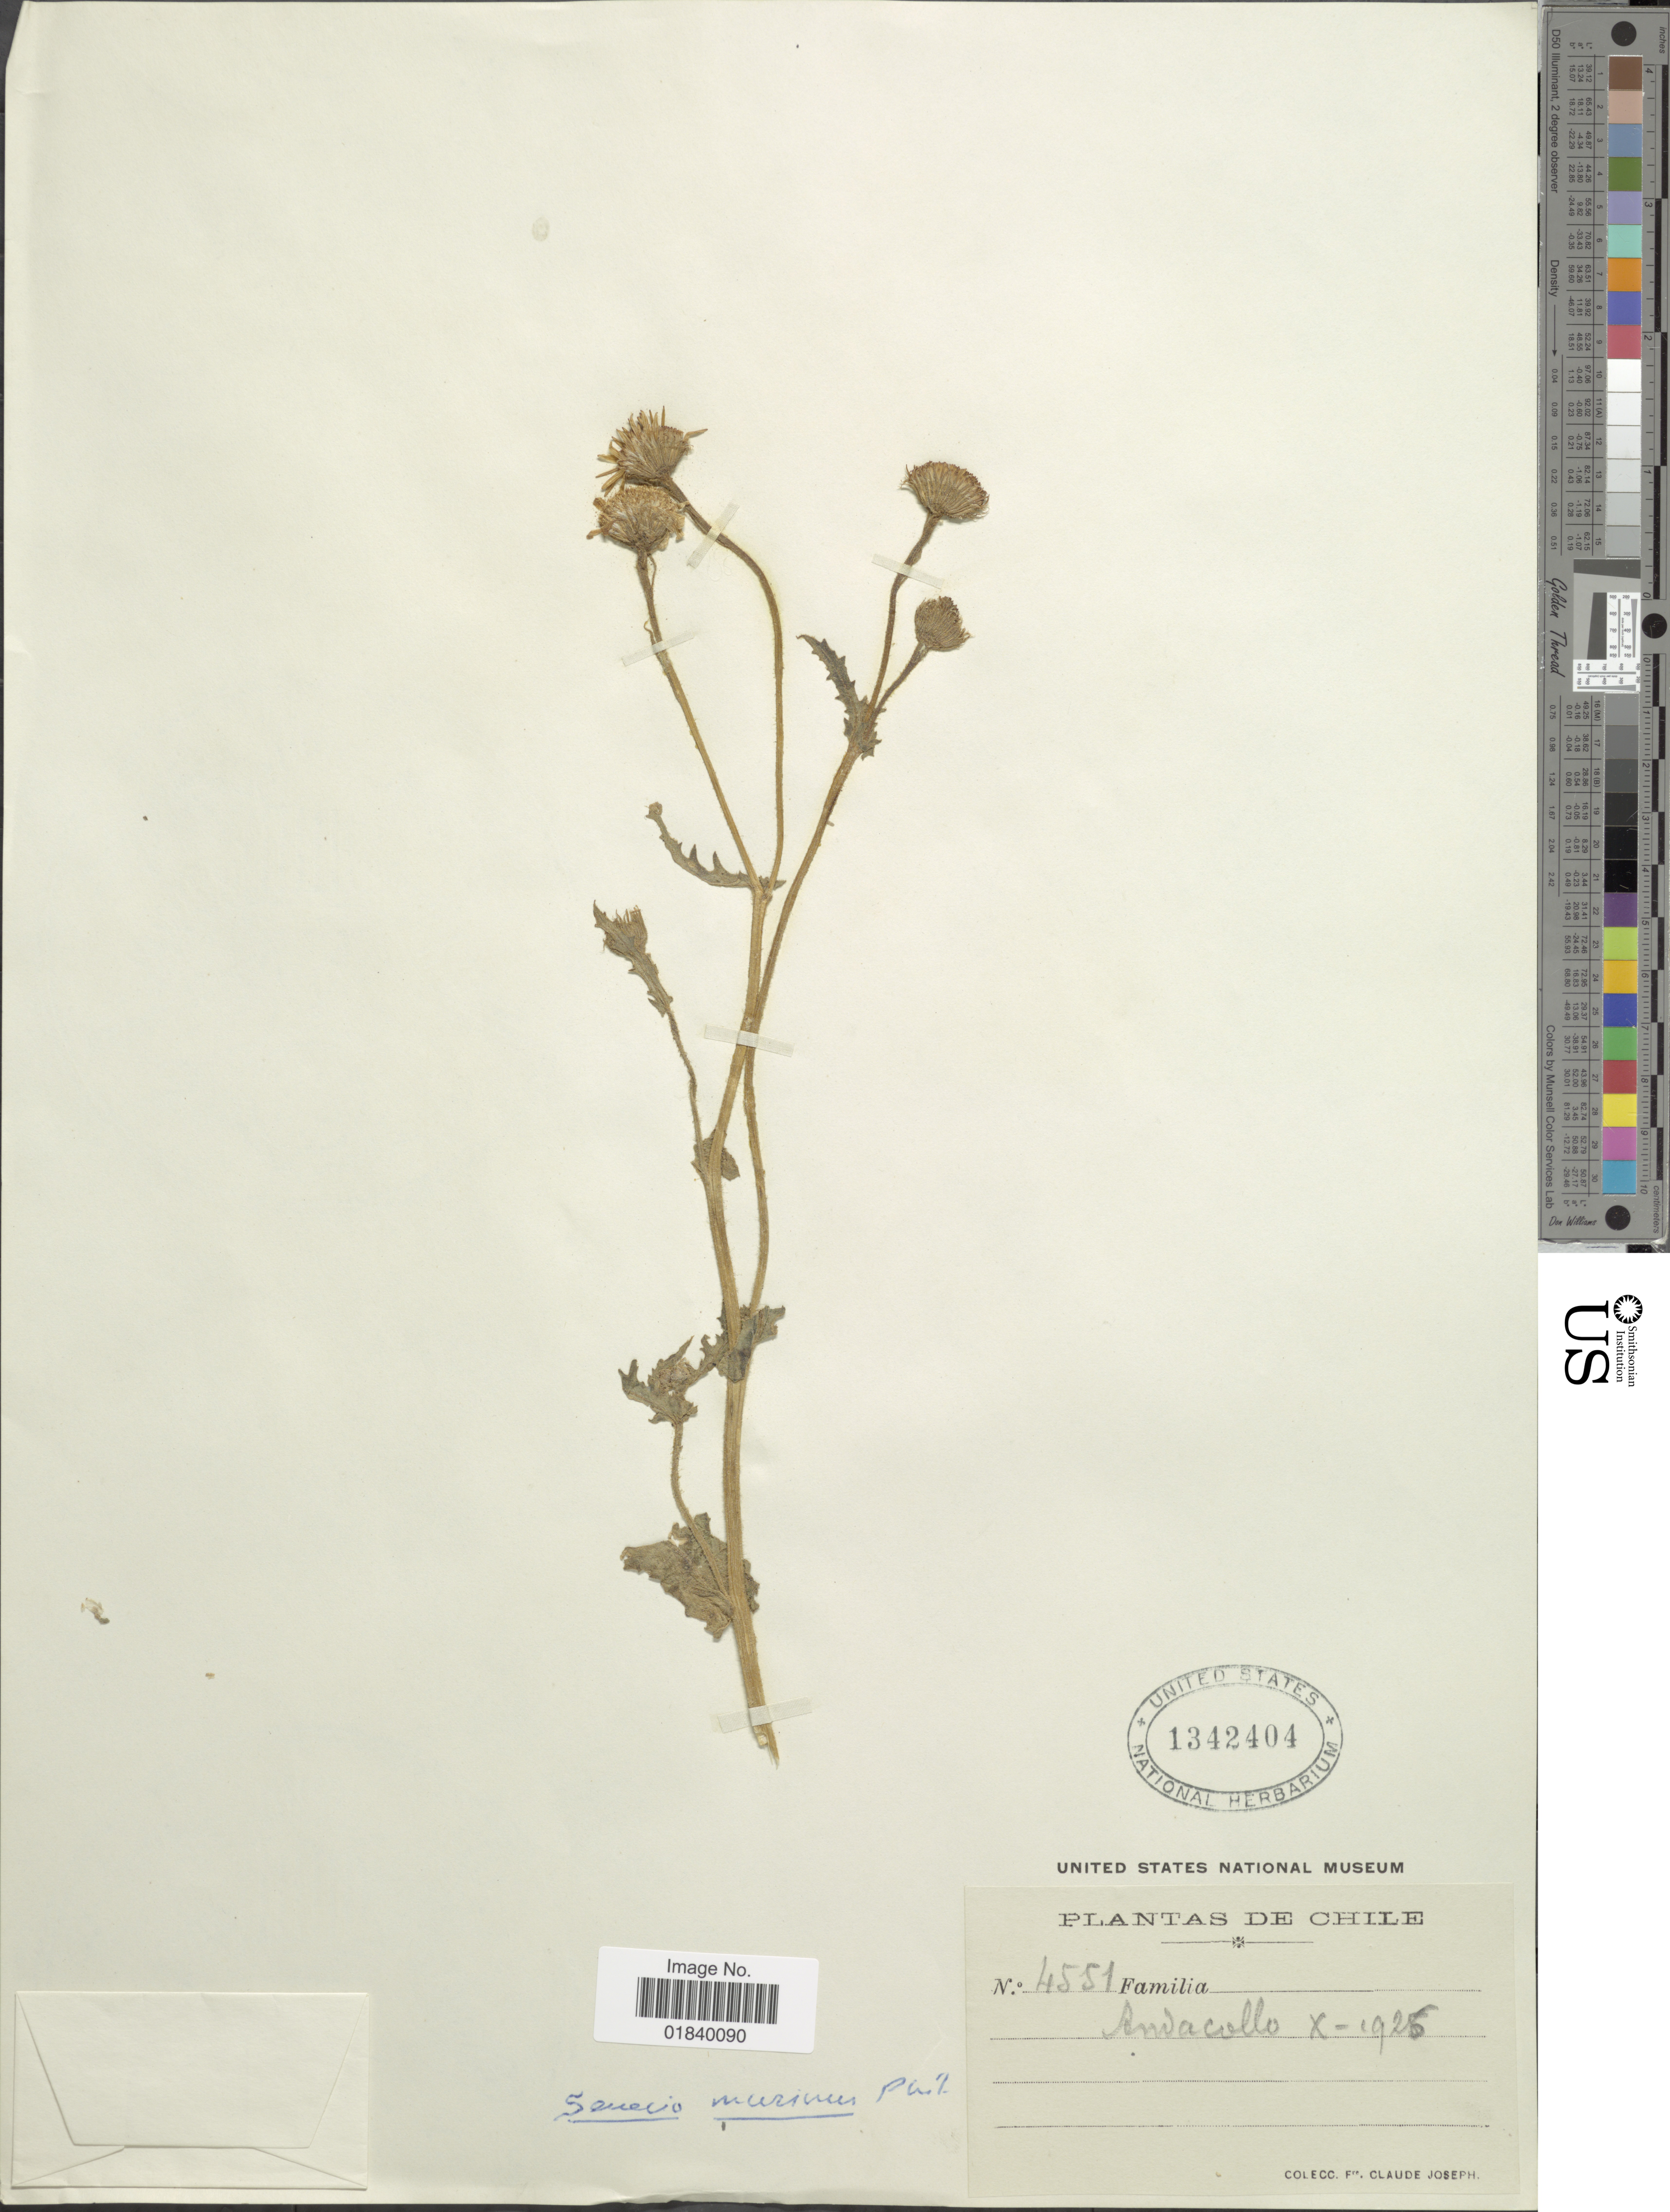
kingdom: Plantae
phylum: Tracheophyta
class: Magnoliopsida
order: Asterales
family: Asteraceae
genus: Senecio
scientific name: Senecio murinus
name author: Phil.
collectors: Bro. Claude-Joseph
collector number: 4551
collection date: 1925-10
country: Chile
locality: Andacollo.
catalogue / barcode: US 1342404